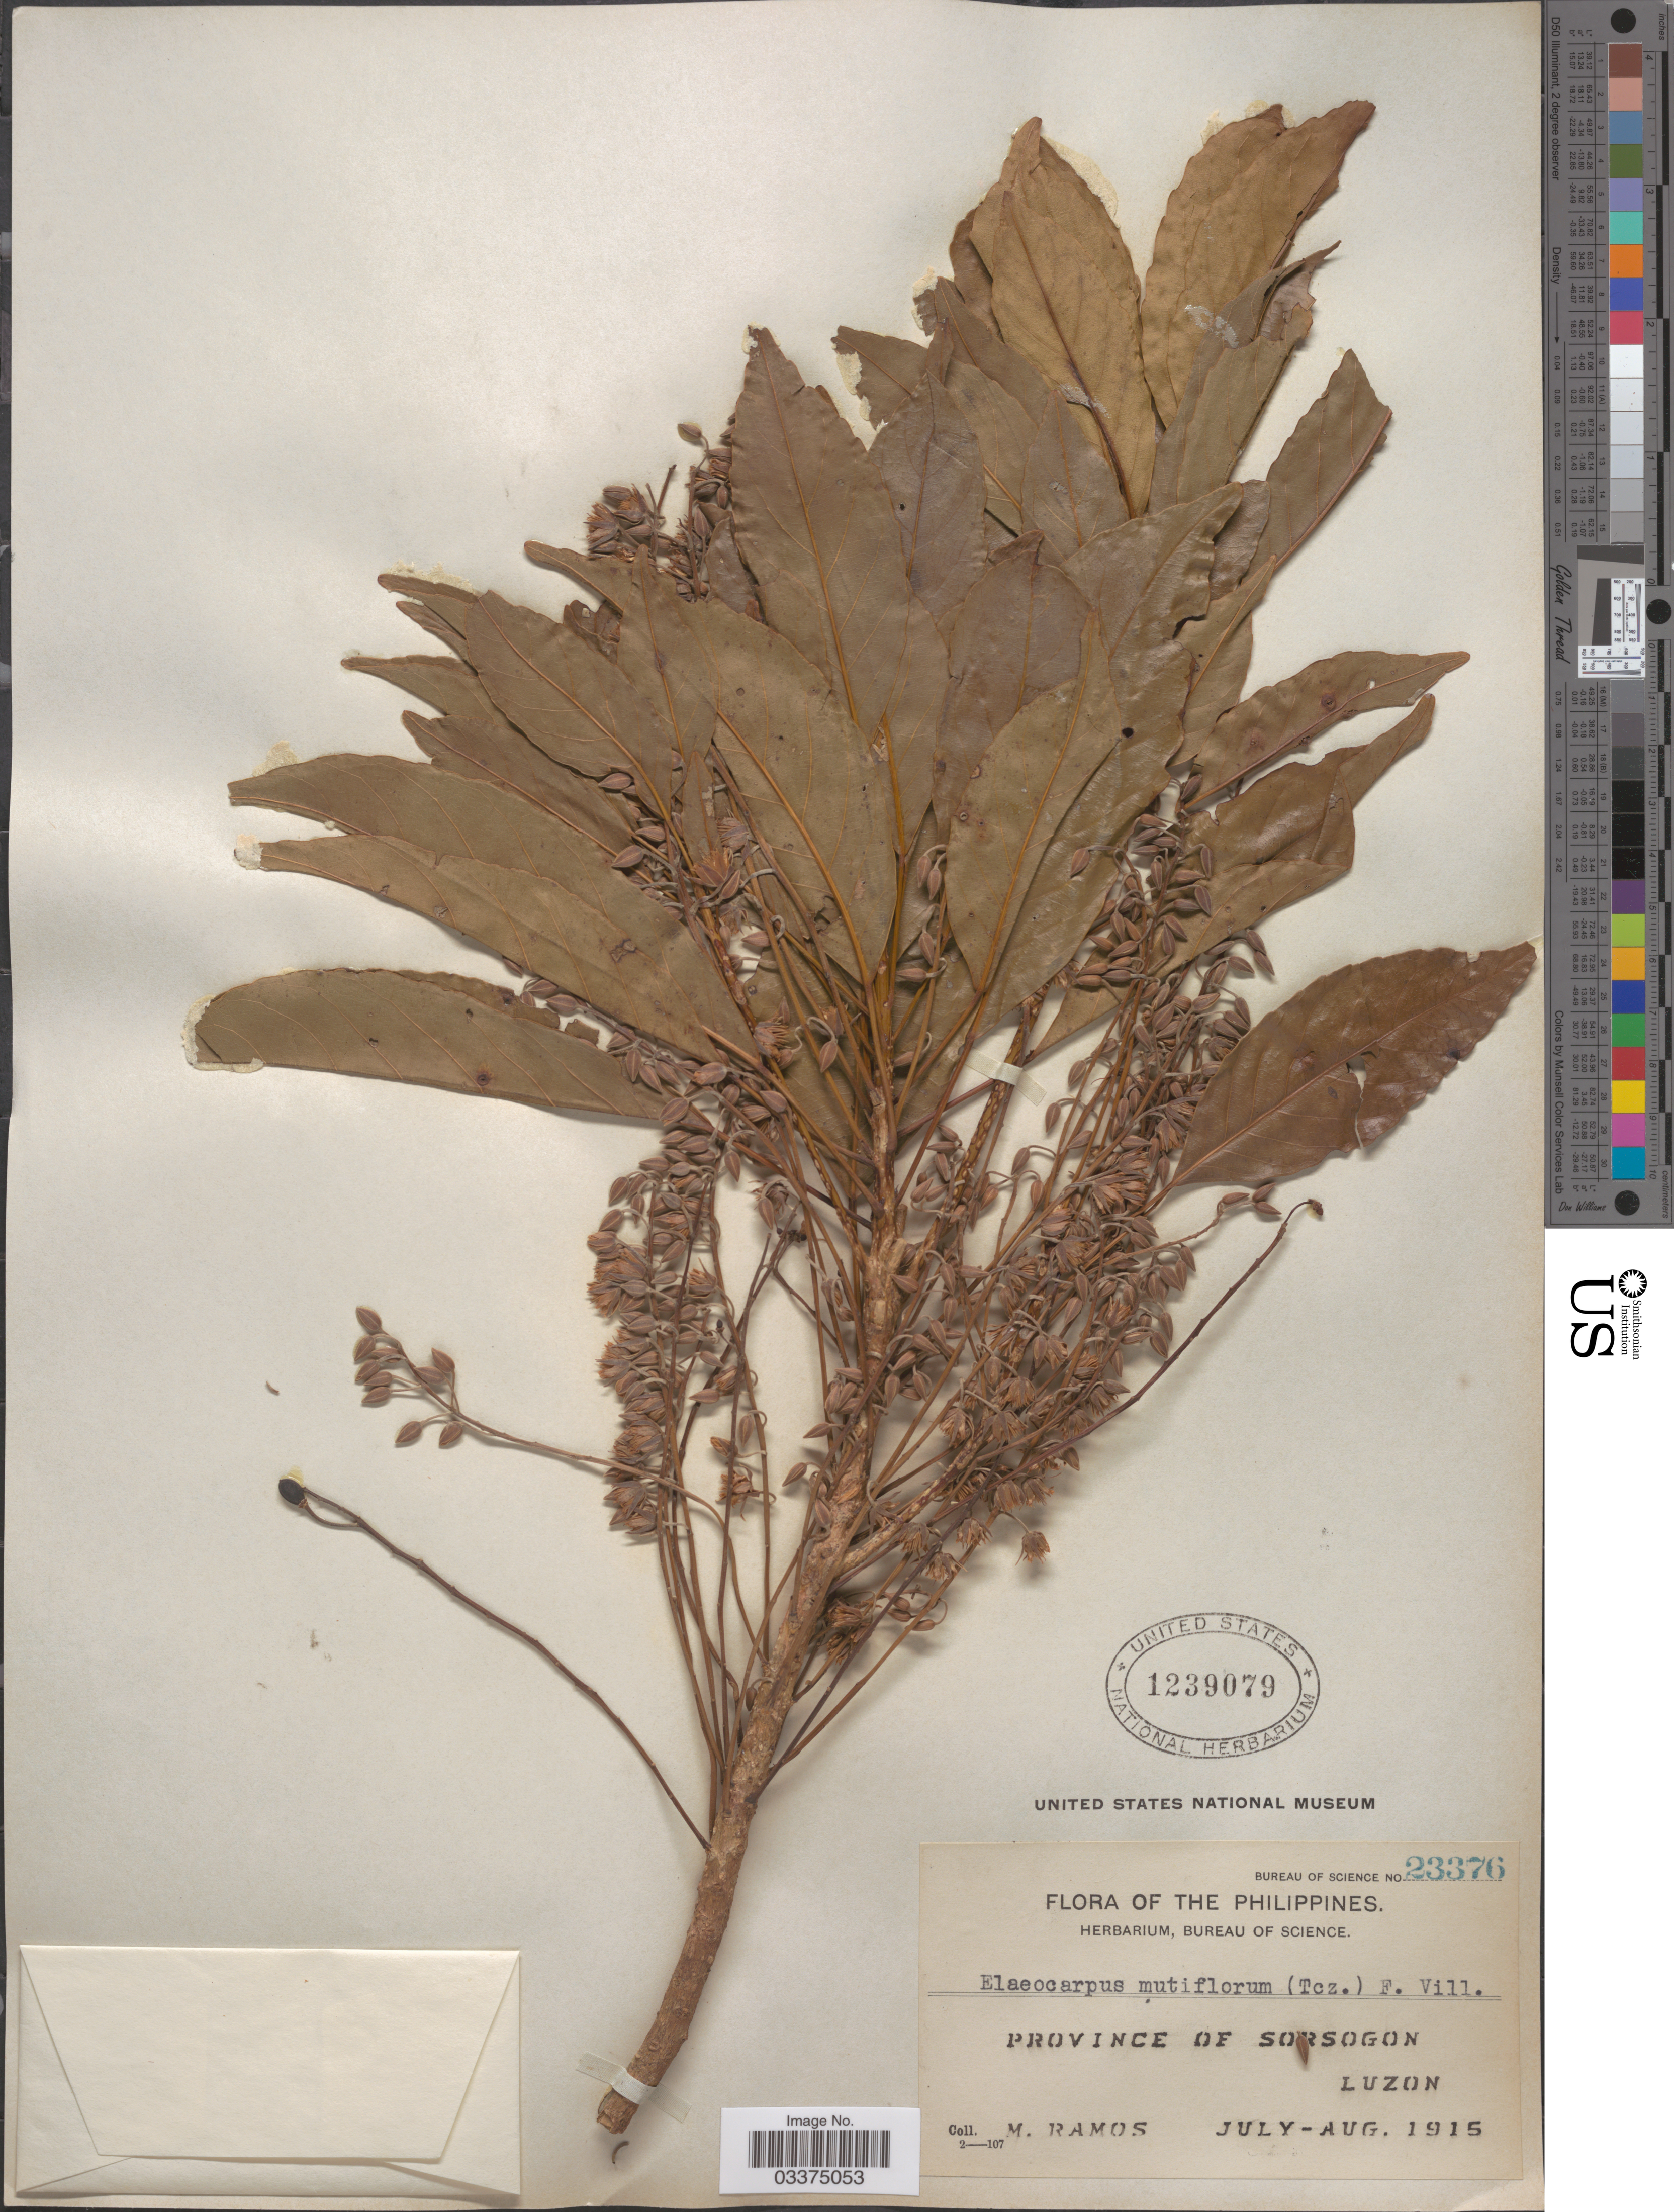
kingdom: Plantae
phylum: Tracheophyta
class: Magnoliopsida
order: Oxalidales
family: Elaeocarpaceae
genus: Elaeocarpus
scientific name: Elaeocarpus multiflorus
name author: (Turcz.) Fern.-Vill.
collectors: M. Ramos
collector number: Bureau of Science 23376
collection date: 1915-07/1915-08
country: Philippines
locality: Province of Sorsogon, Luzon.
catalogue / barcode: US 1239079